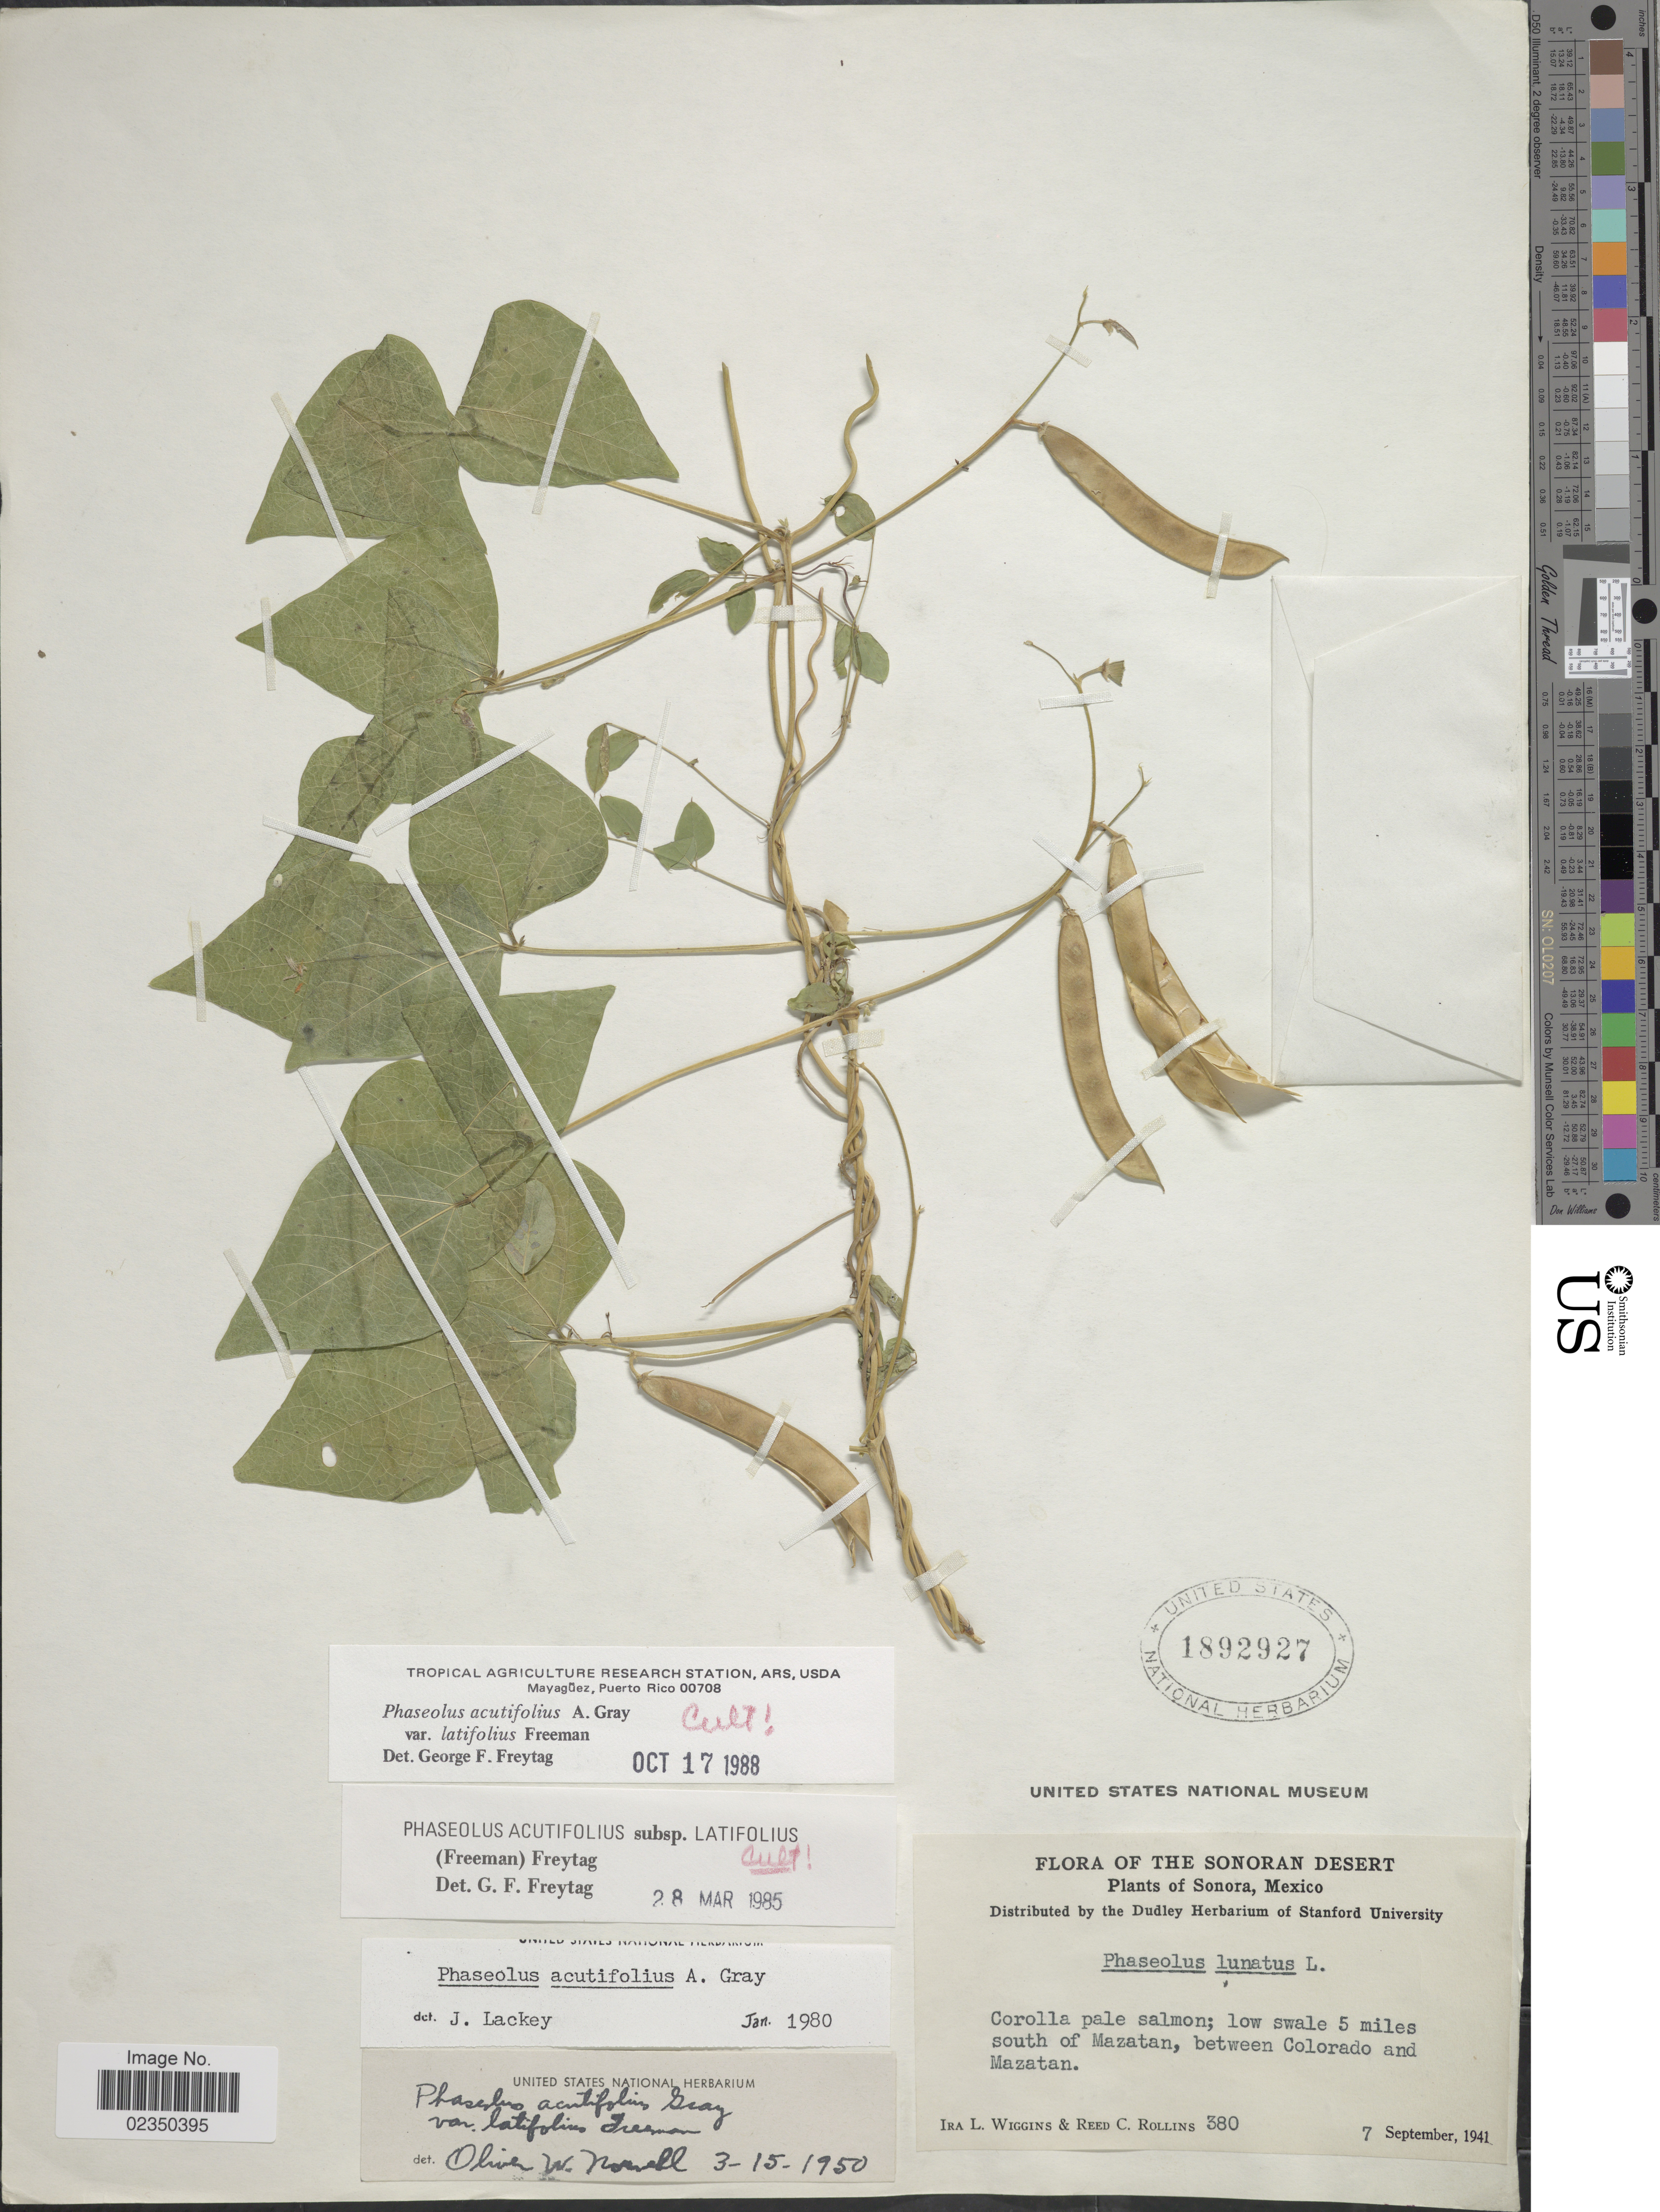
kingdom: Plantae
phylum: Tracheophyta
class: Magnoliopsida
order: Fabales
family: Fabaceae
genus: Phaseolus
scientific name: Phaseolus acutifolius var. acutifolius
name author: A. Gray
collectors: I. L. Wiggins & R. C. Rollins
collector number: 380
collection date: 1941-09-07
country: Mexico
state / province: Sonora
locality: The Sonoran Desert, low swale 5 miles south of Mazatan, between Colorado and Mazatan.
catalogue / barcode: US 1892927